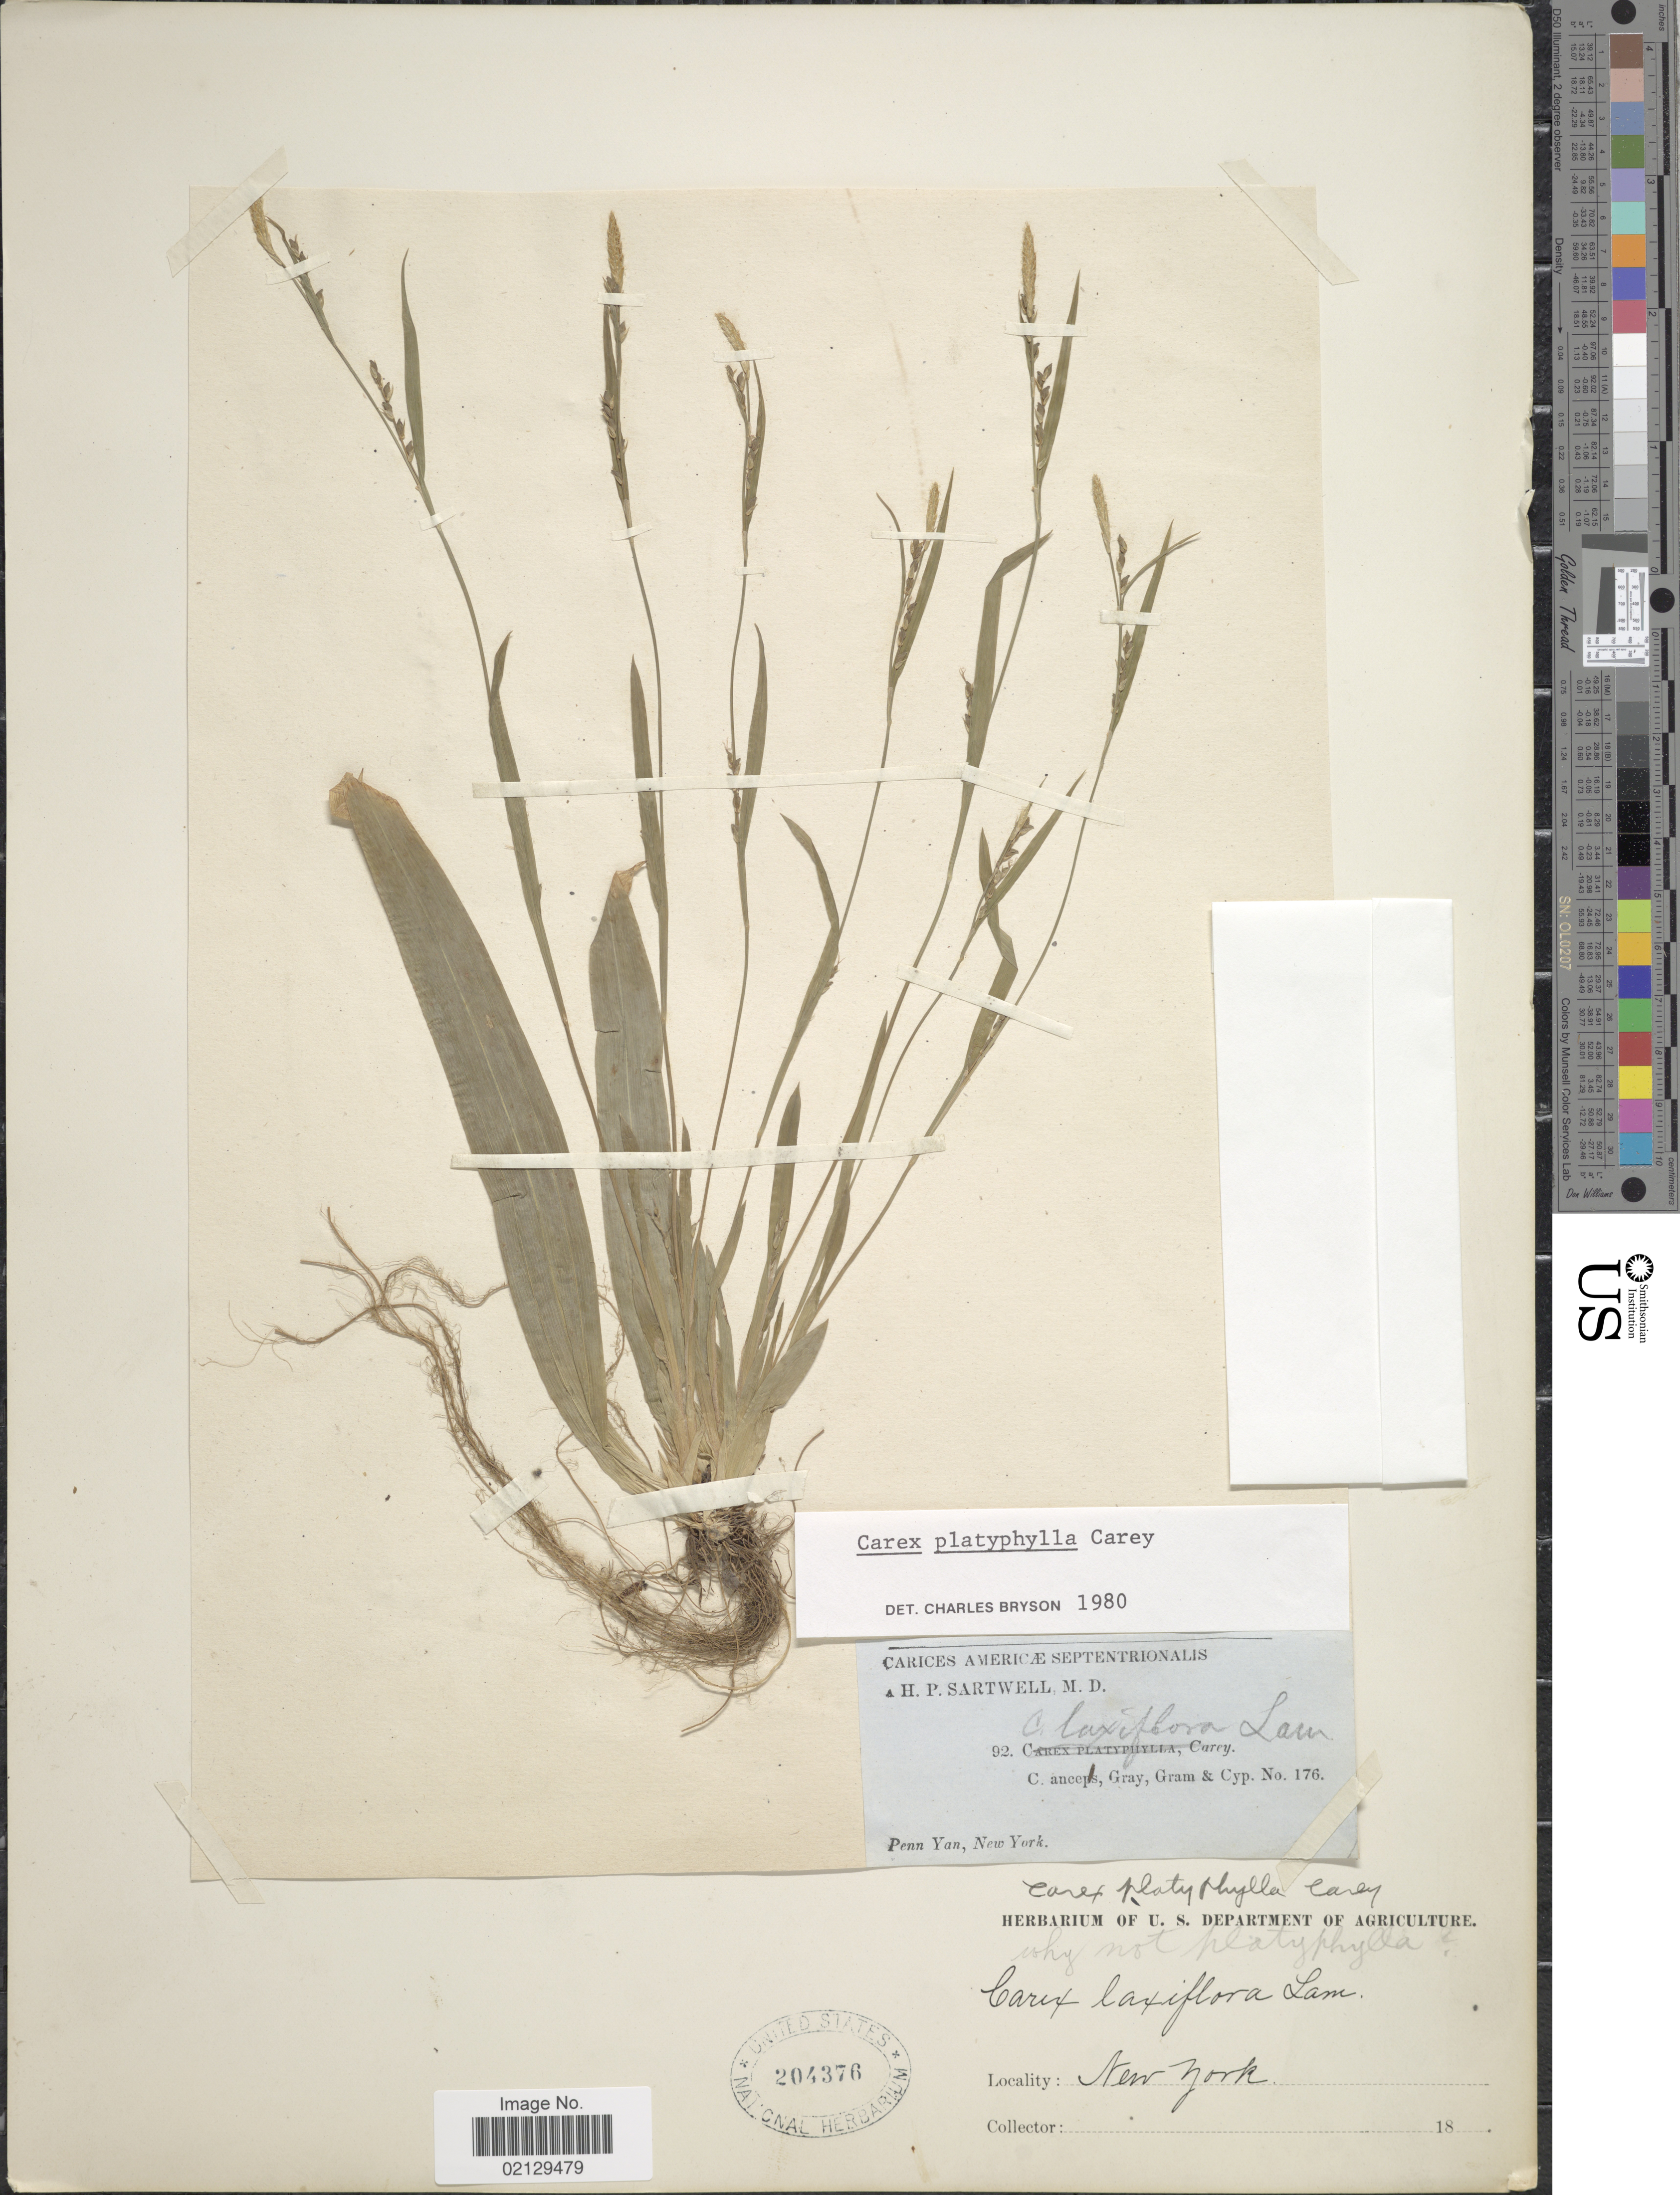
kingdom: Plantae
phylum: Tracheophyta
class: Liliopsida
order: Poales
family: Cyperaceae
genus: Carex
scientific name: Carex platyphylla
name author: J. Carey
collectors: H. P. Sartwell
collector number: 92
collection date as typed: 18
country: United States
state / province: New York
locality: Penn Yan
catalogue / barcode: US 204376